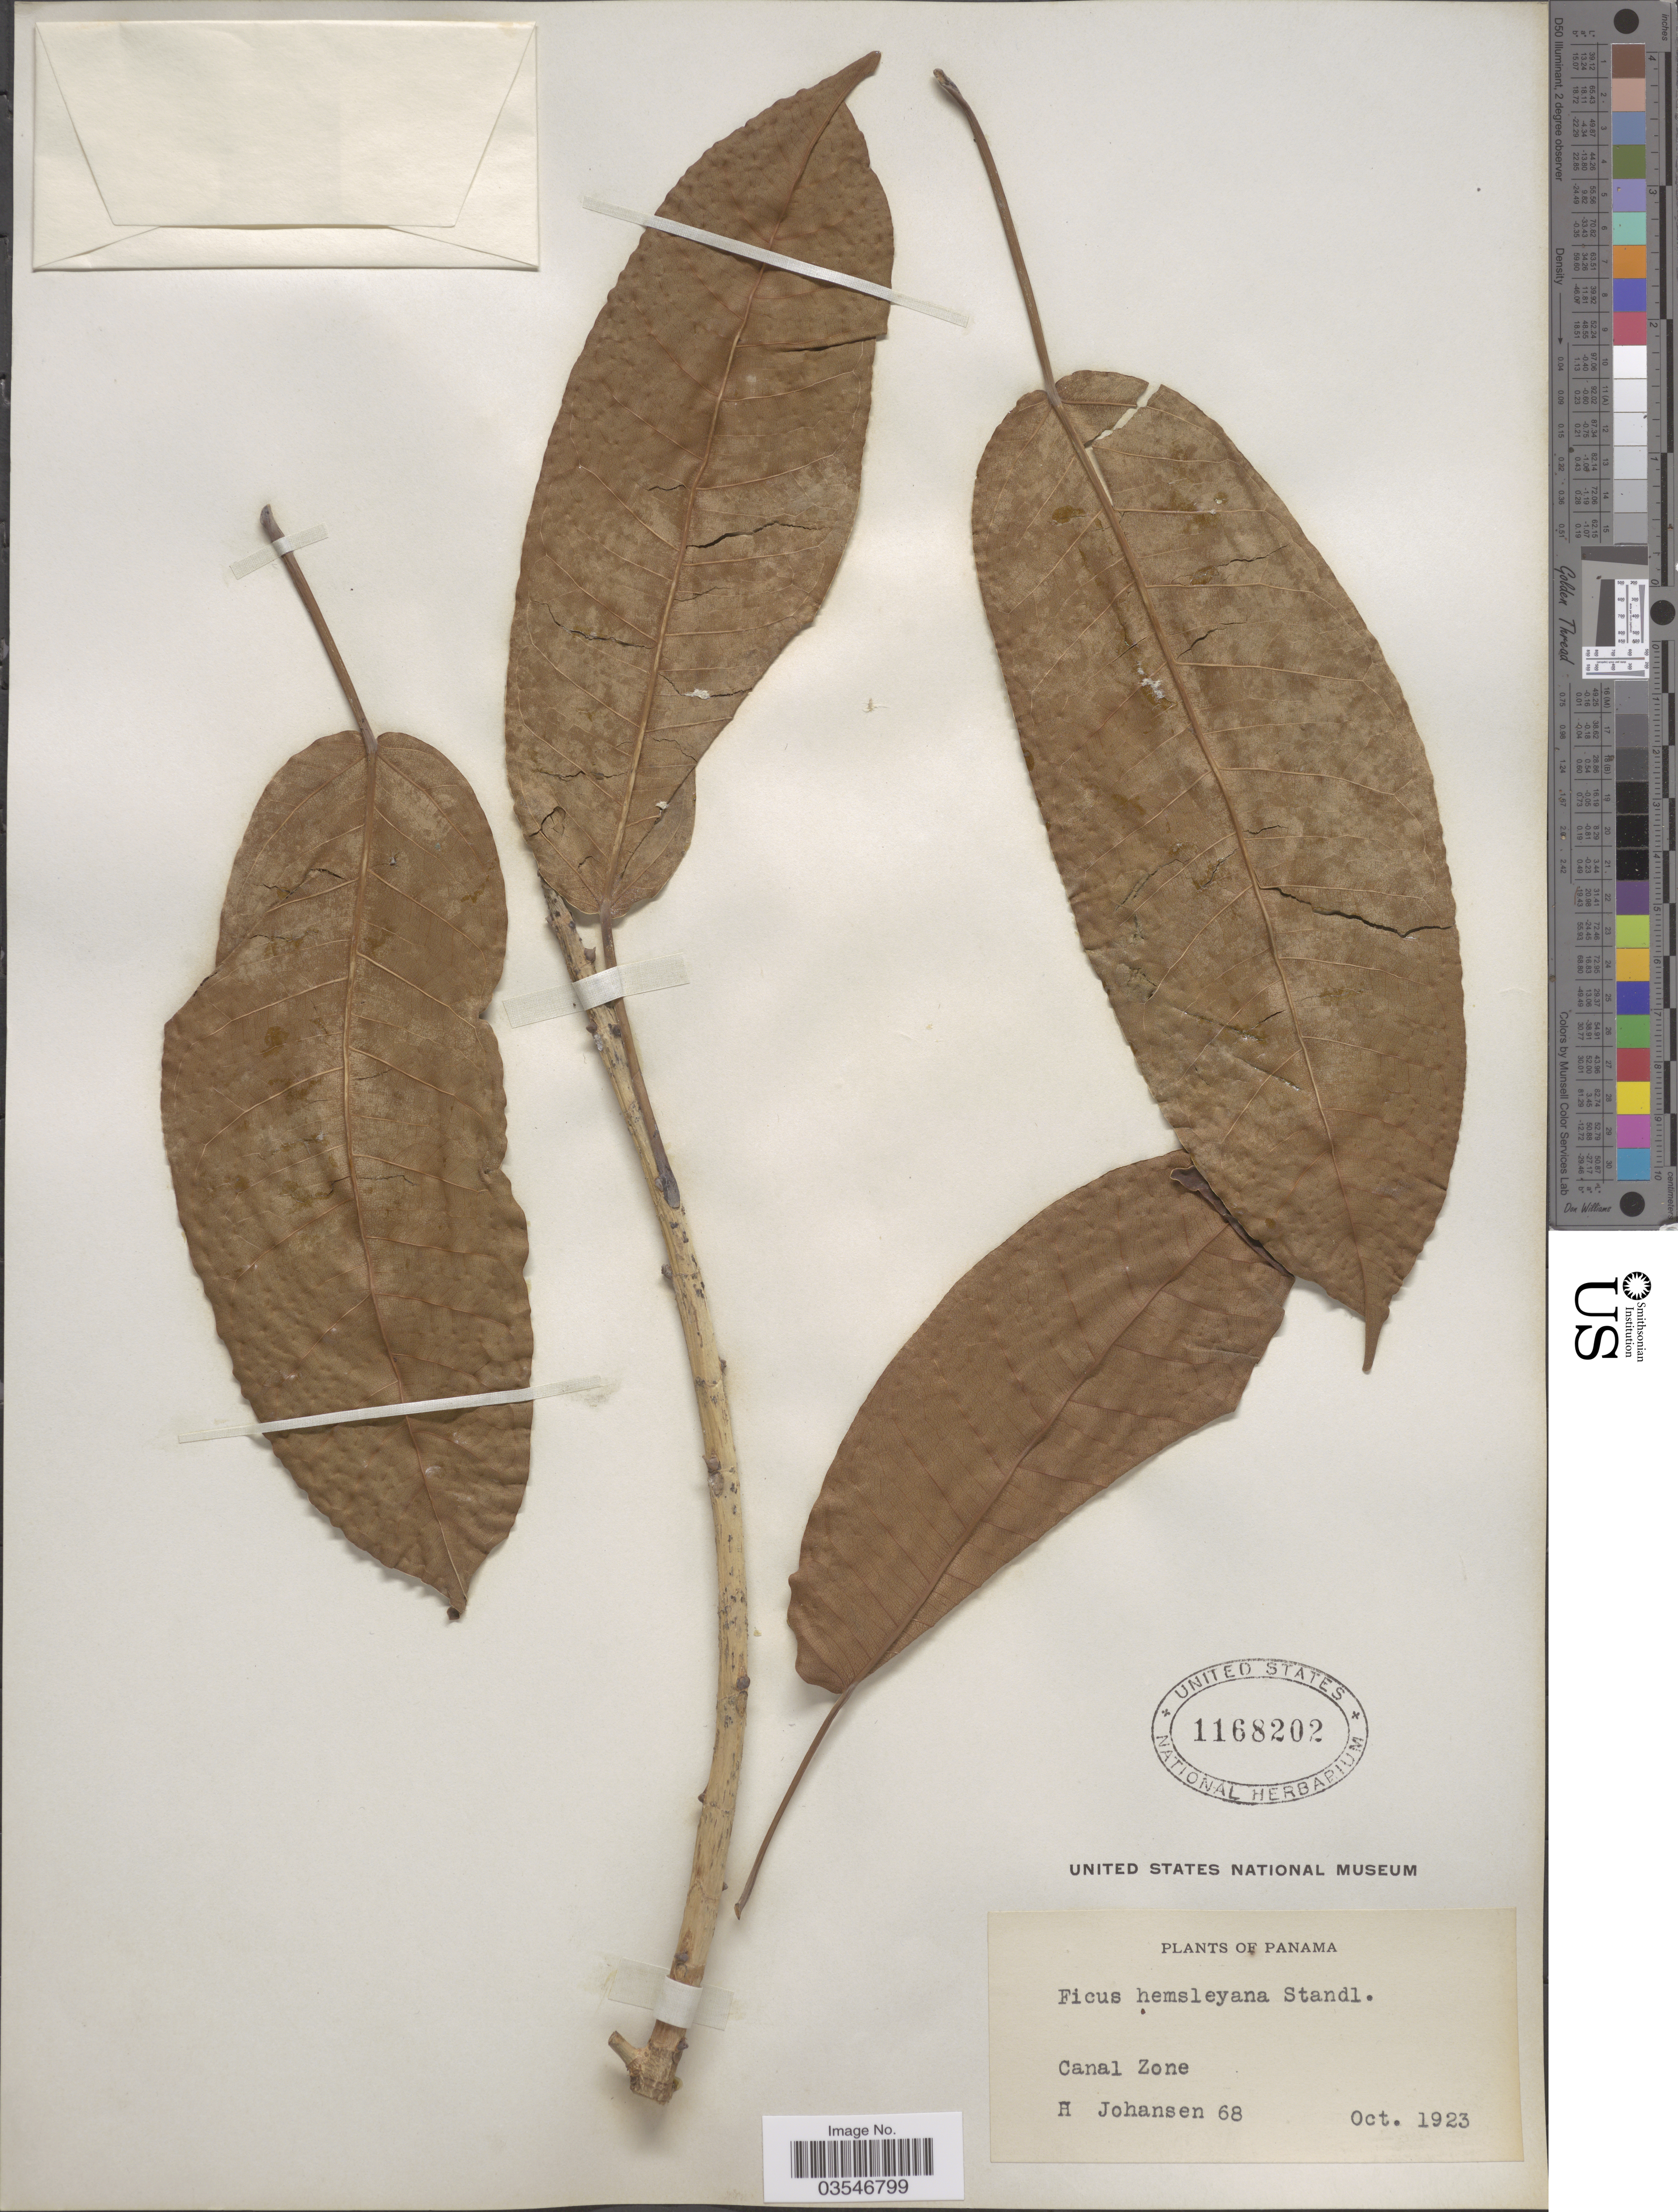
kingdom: Plantae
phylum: Tracheophyta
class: Magnoliopsida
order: Rosales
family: Moraceae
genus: Ficus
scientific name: Ficus citrifolia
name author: Mill.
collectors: H. Johansen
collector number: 68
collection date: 1923-10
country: Panama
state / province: Colón / Panamá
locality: Canal Zone.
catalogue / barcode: US 1168202